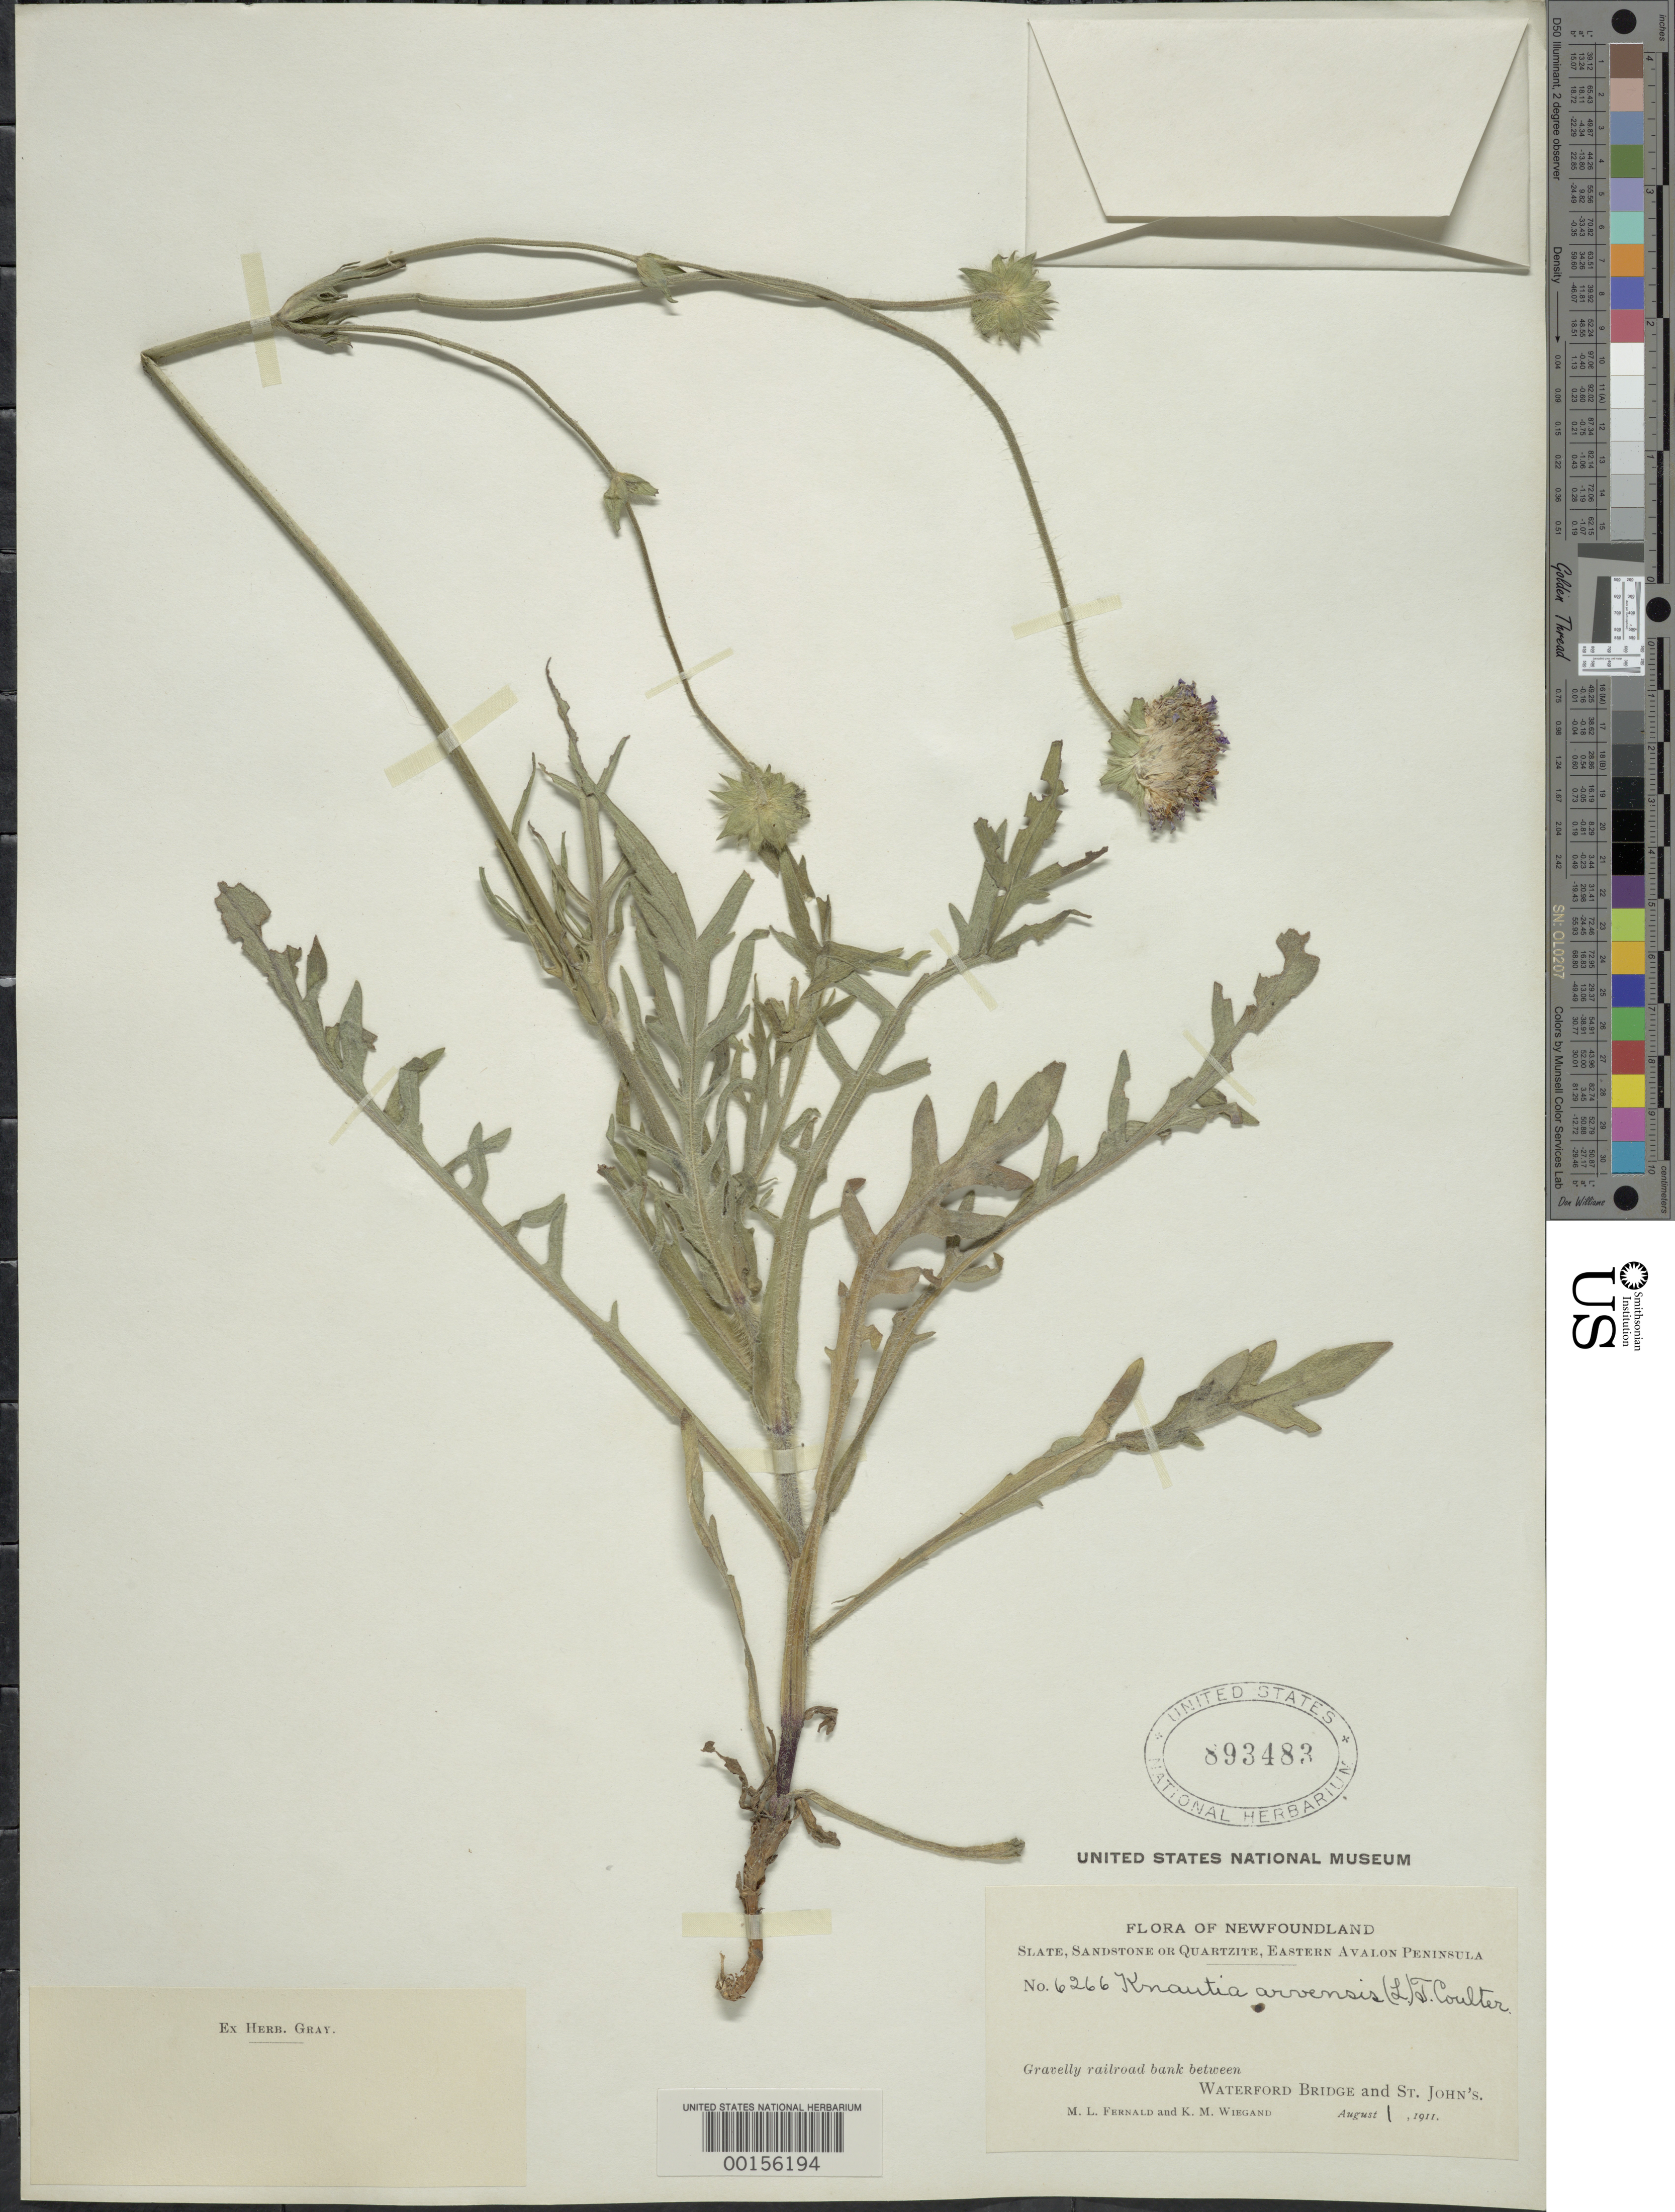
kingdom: Plantae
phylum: Tracheophyta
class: Magnoliopsida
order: Dipsacales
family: Caprifoliaceae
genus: Knautia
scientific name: Knautia arvensis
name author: (L.) Coult.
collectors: M. L. Fernald & K. M. Wiegand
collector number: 6266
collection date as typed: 01 Aug 1911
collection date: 1911-08-01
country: Canada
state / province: Newfoundland and Labrador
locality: Waterford Bridge and St. John's, Eastern Avalon Peninsula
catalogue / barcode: US 893483